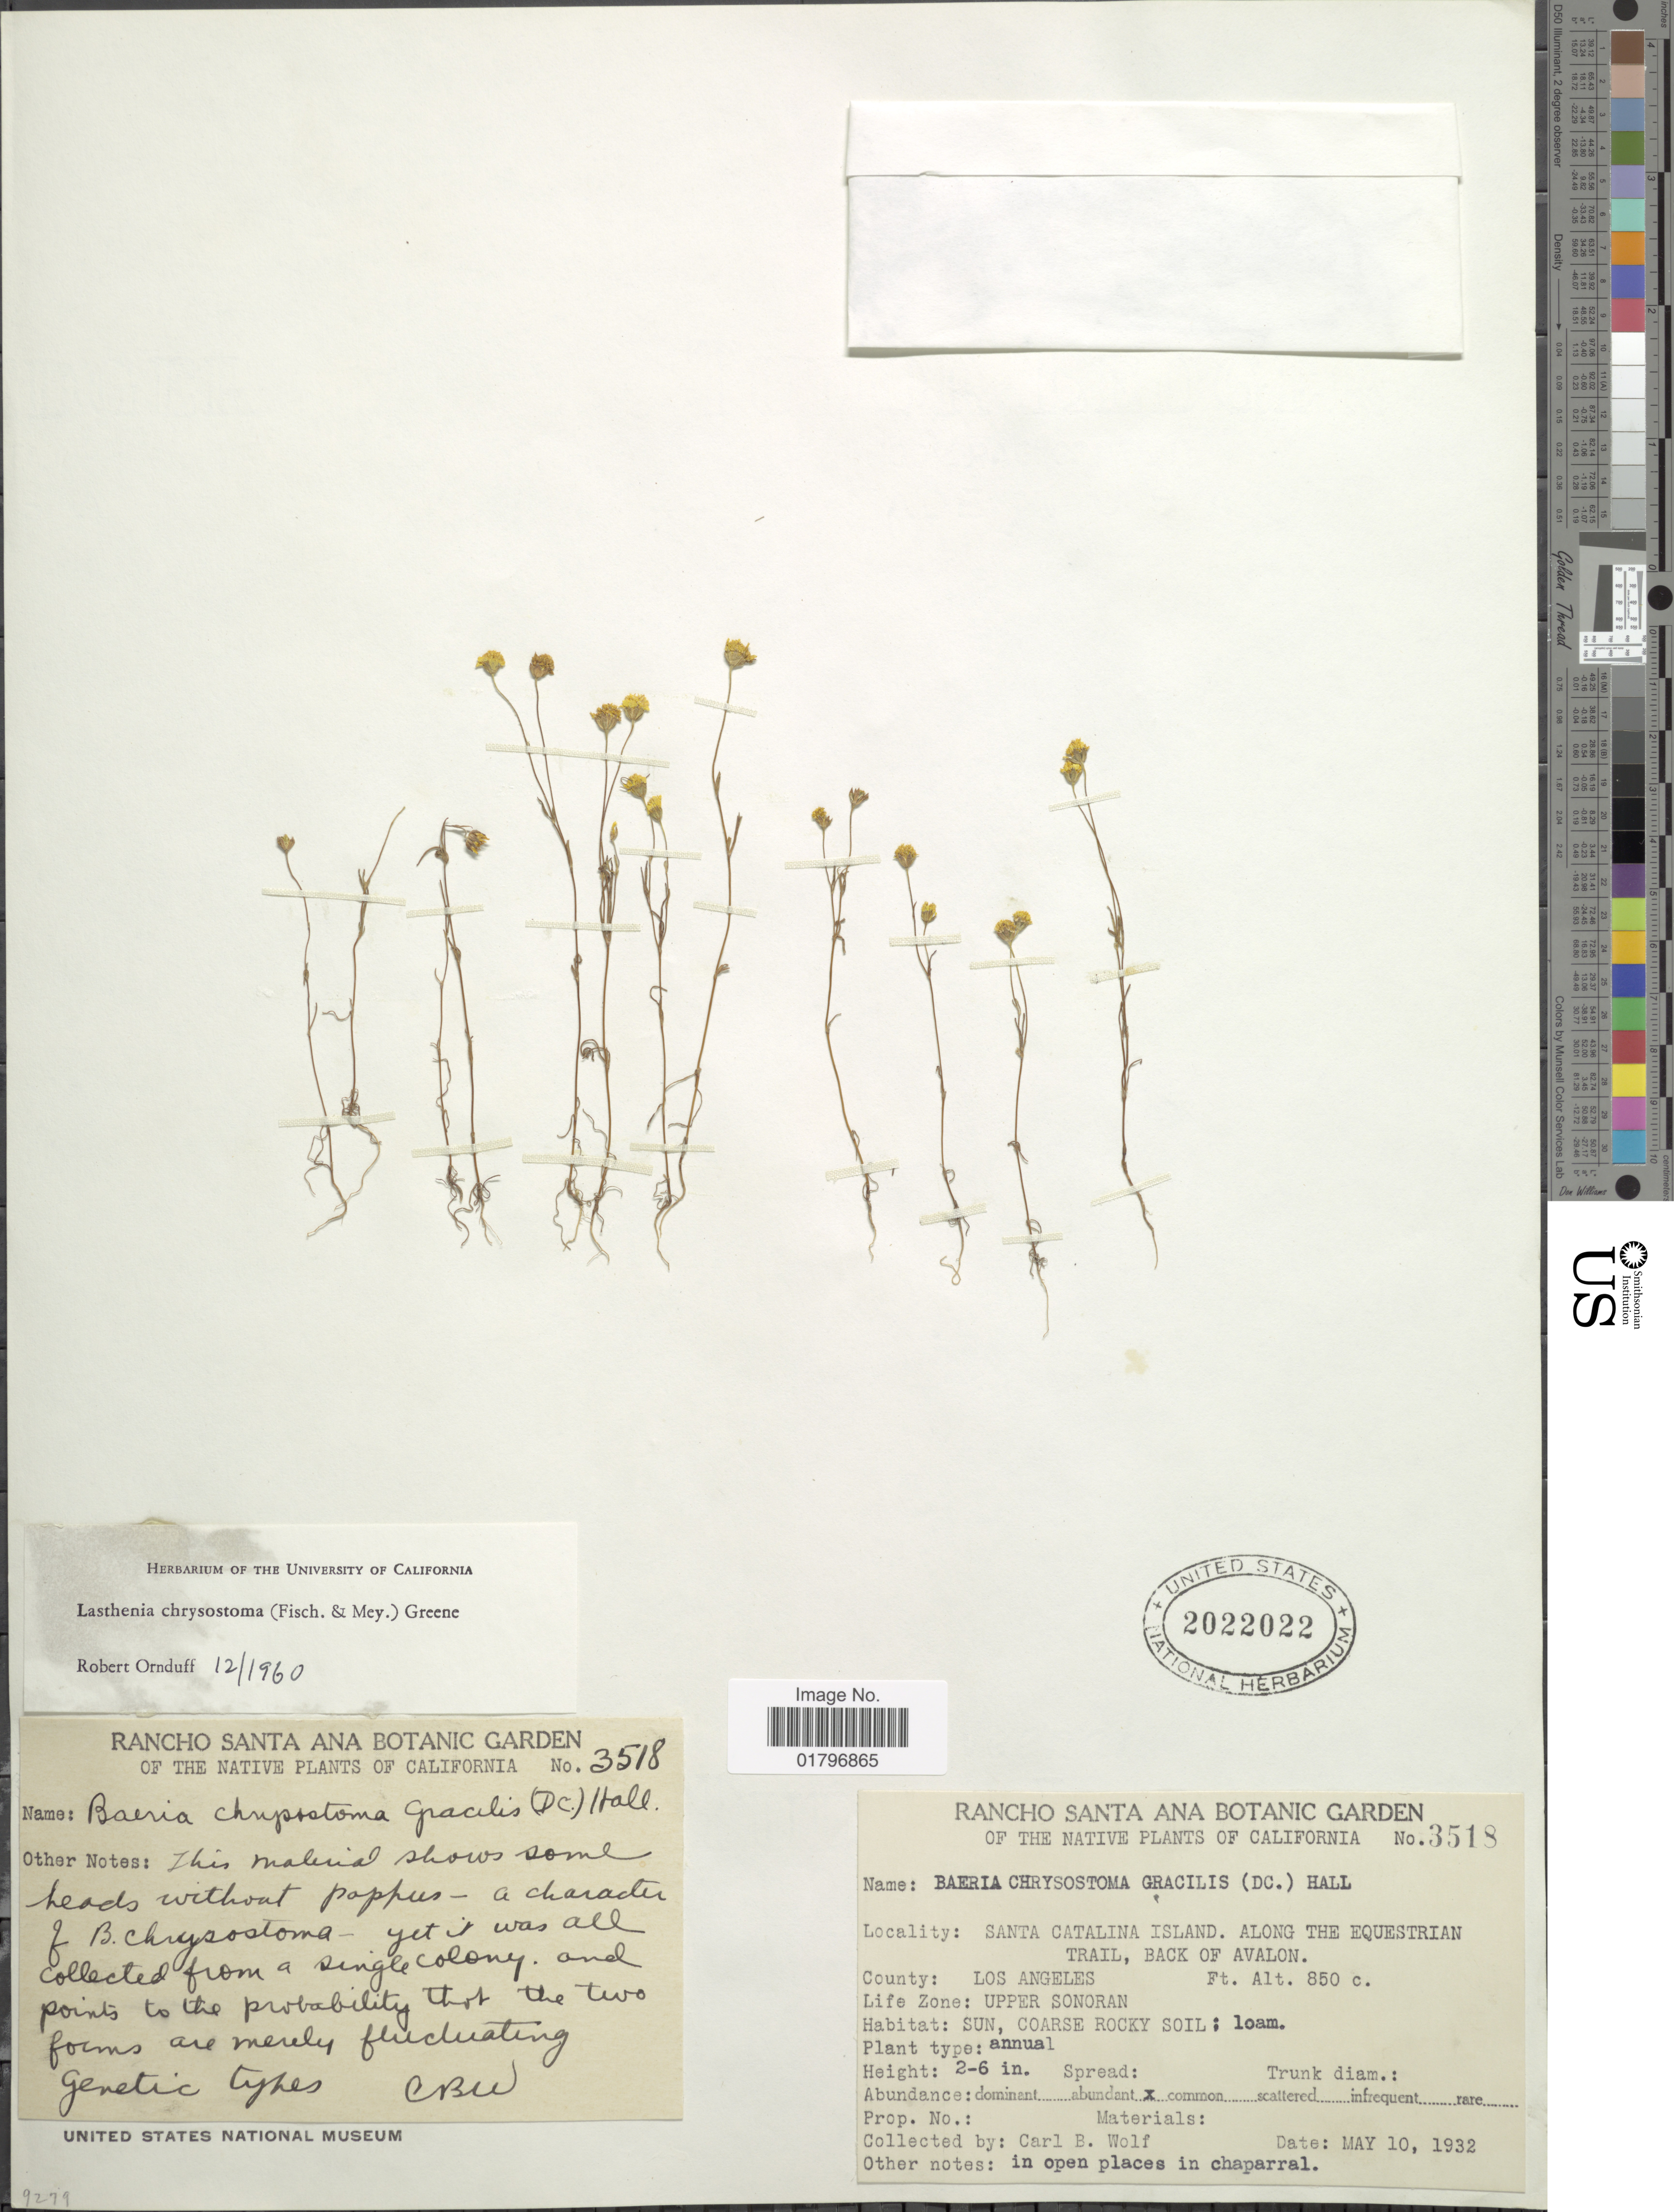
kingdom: Plantae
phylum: Tracheophyta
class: Magnoliopsida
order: Asterales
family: Asteraceae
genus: Lasthenia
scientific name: Lasthenia chrysostoma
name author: (Fisch. & C.A. Mey.) Greene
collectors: C. B. Wolf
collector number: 3518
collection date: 1932-05-10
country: United States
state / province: California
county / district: Los Angeles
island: Santa Catalina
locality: Santa Catalina Island. Along the Equestrian Trail, Back of Avalon. County: Los Angeles. Upper Sonoran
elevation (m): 259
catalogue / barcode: US 2022022